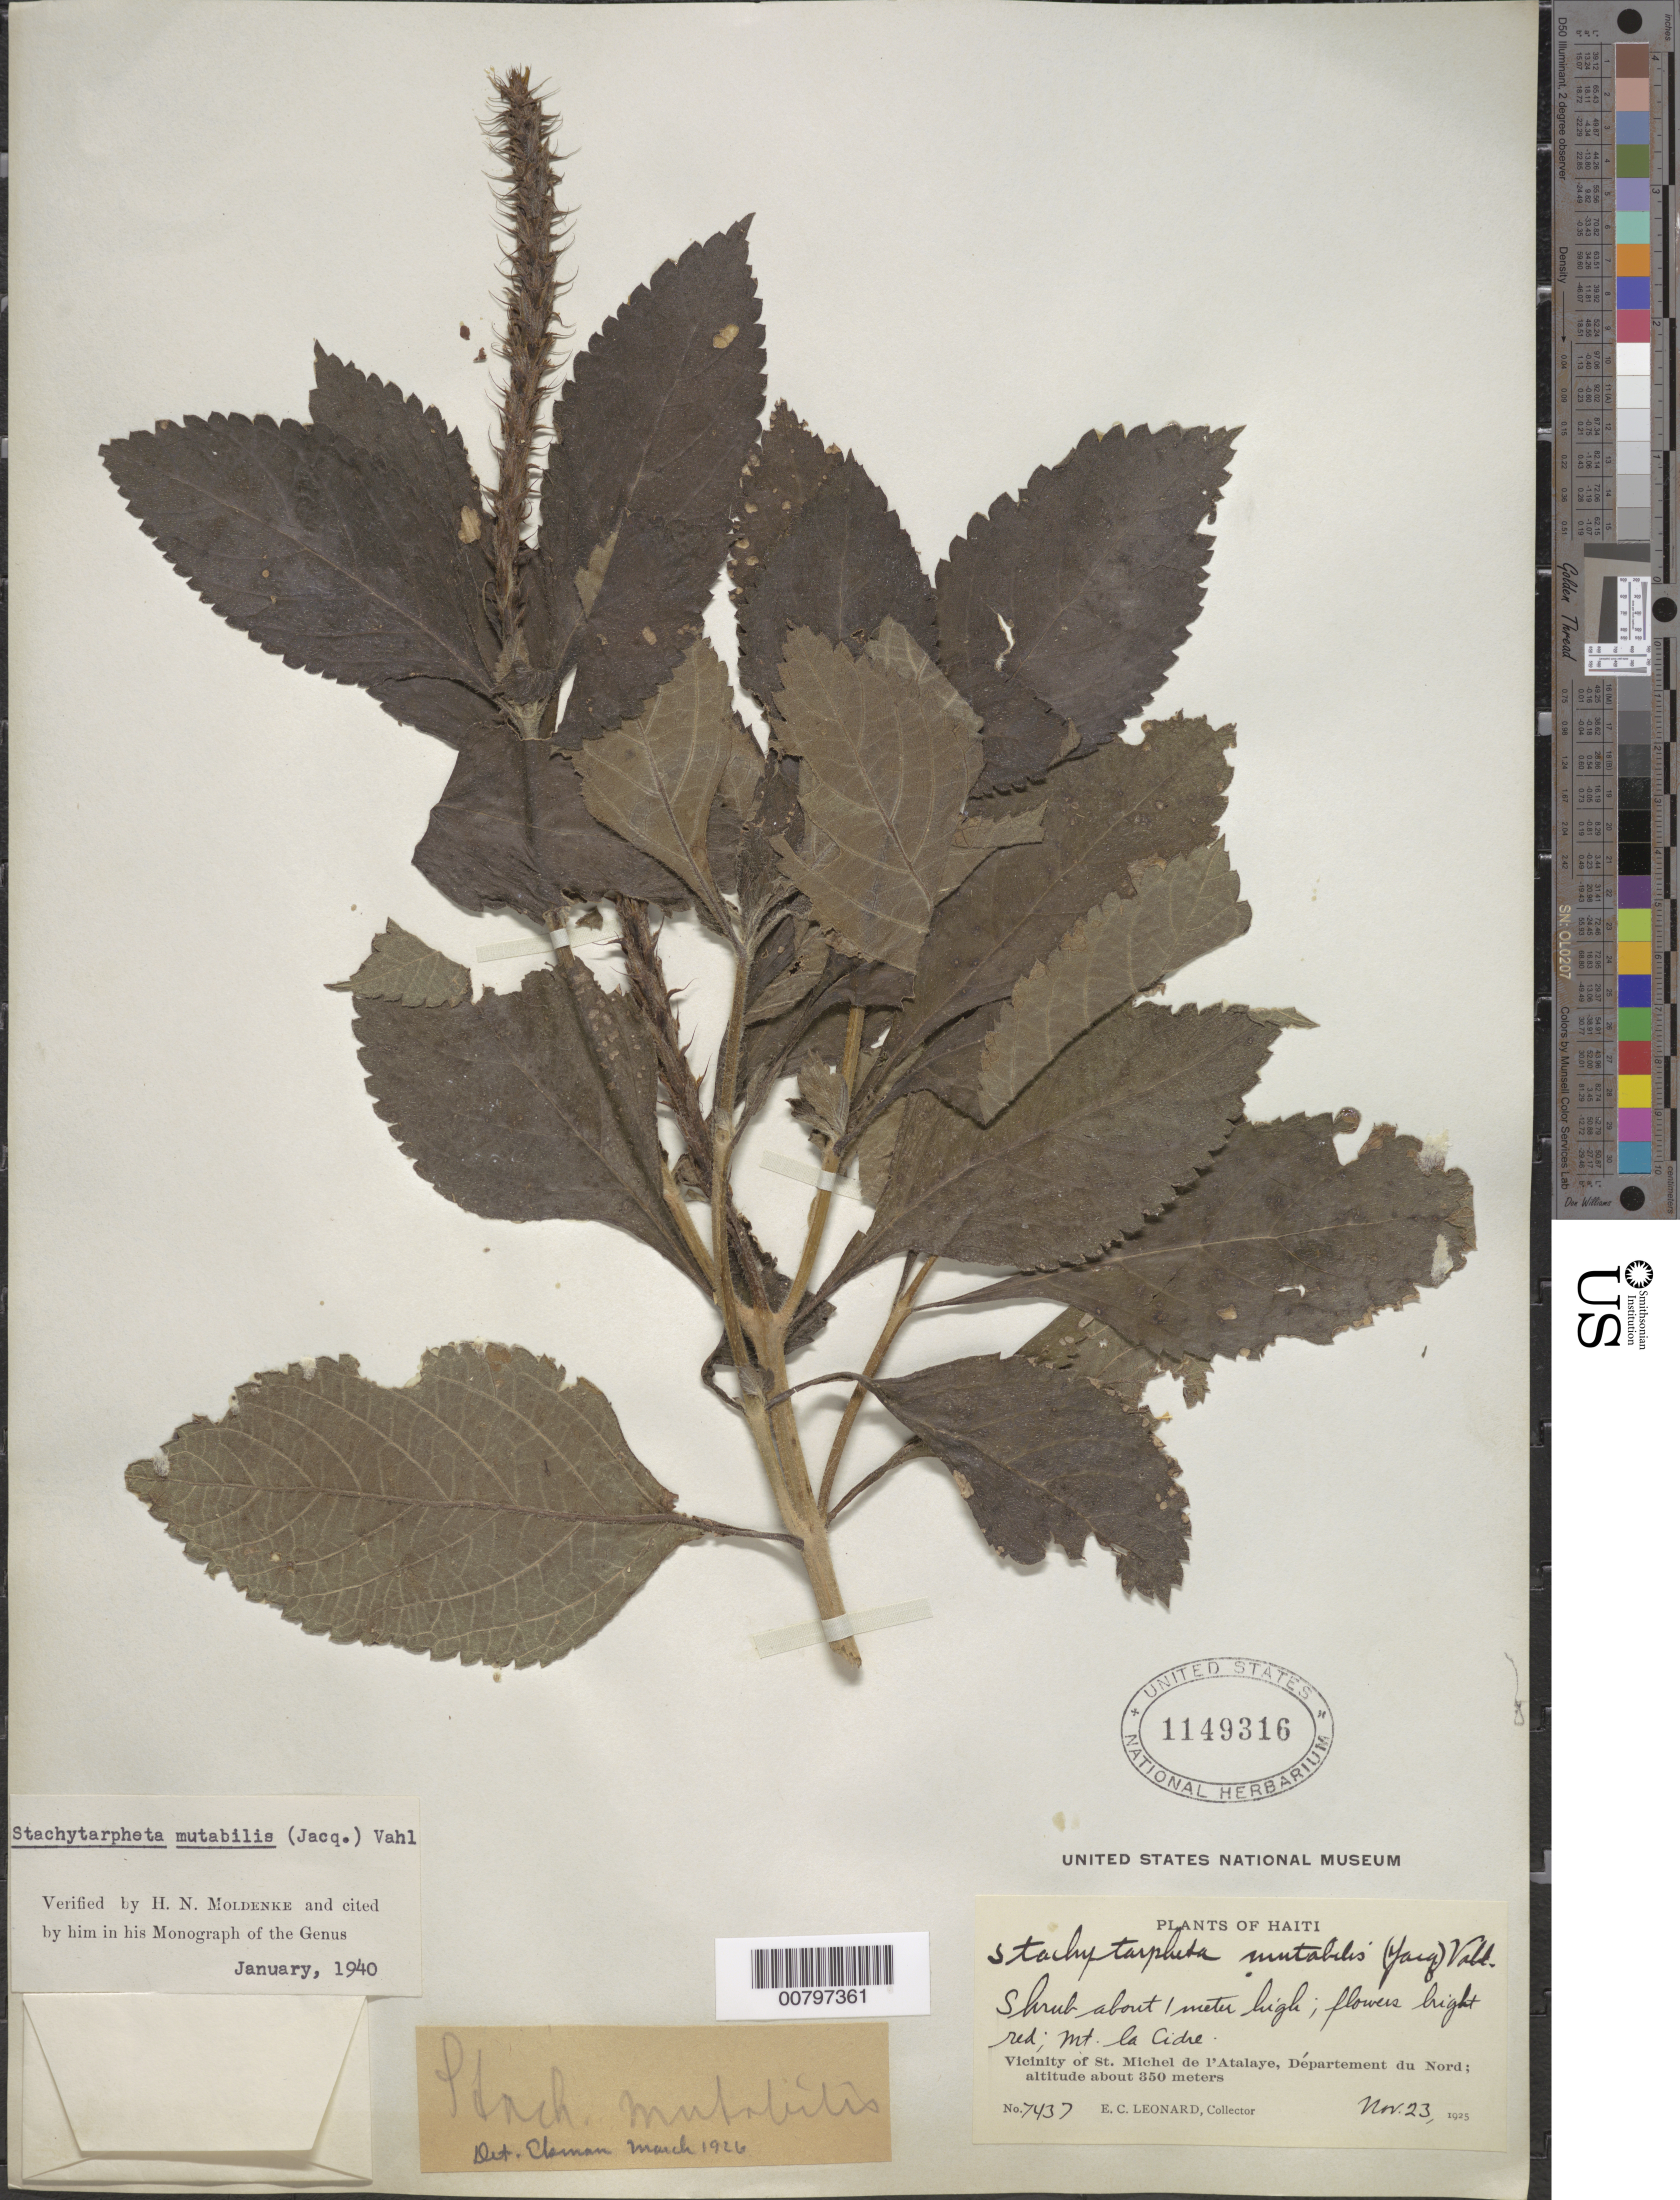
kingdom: Plantae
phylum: Tracheophyta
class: Magnoliopsida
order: Lamiales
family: Verbenaceae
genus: Stachytarpheta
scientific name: Stachytarpheta mutabilis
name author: (Jacq.) Vahl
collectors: E. C. Leonard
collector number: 7437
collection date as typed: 23 Nov 1925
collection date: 1925-11-23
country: Haiti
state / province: Artibonite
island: Hispaniola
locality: Vicinity of St. Michel de l'Atalaye, Mt. La Cidre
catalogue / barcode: US 1149316